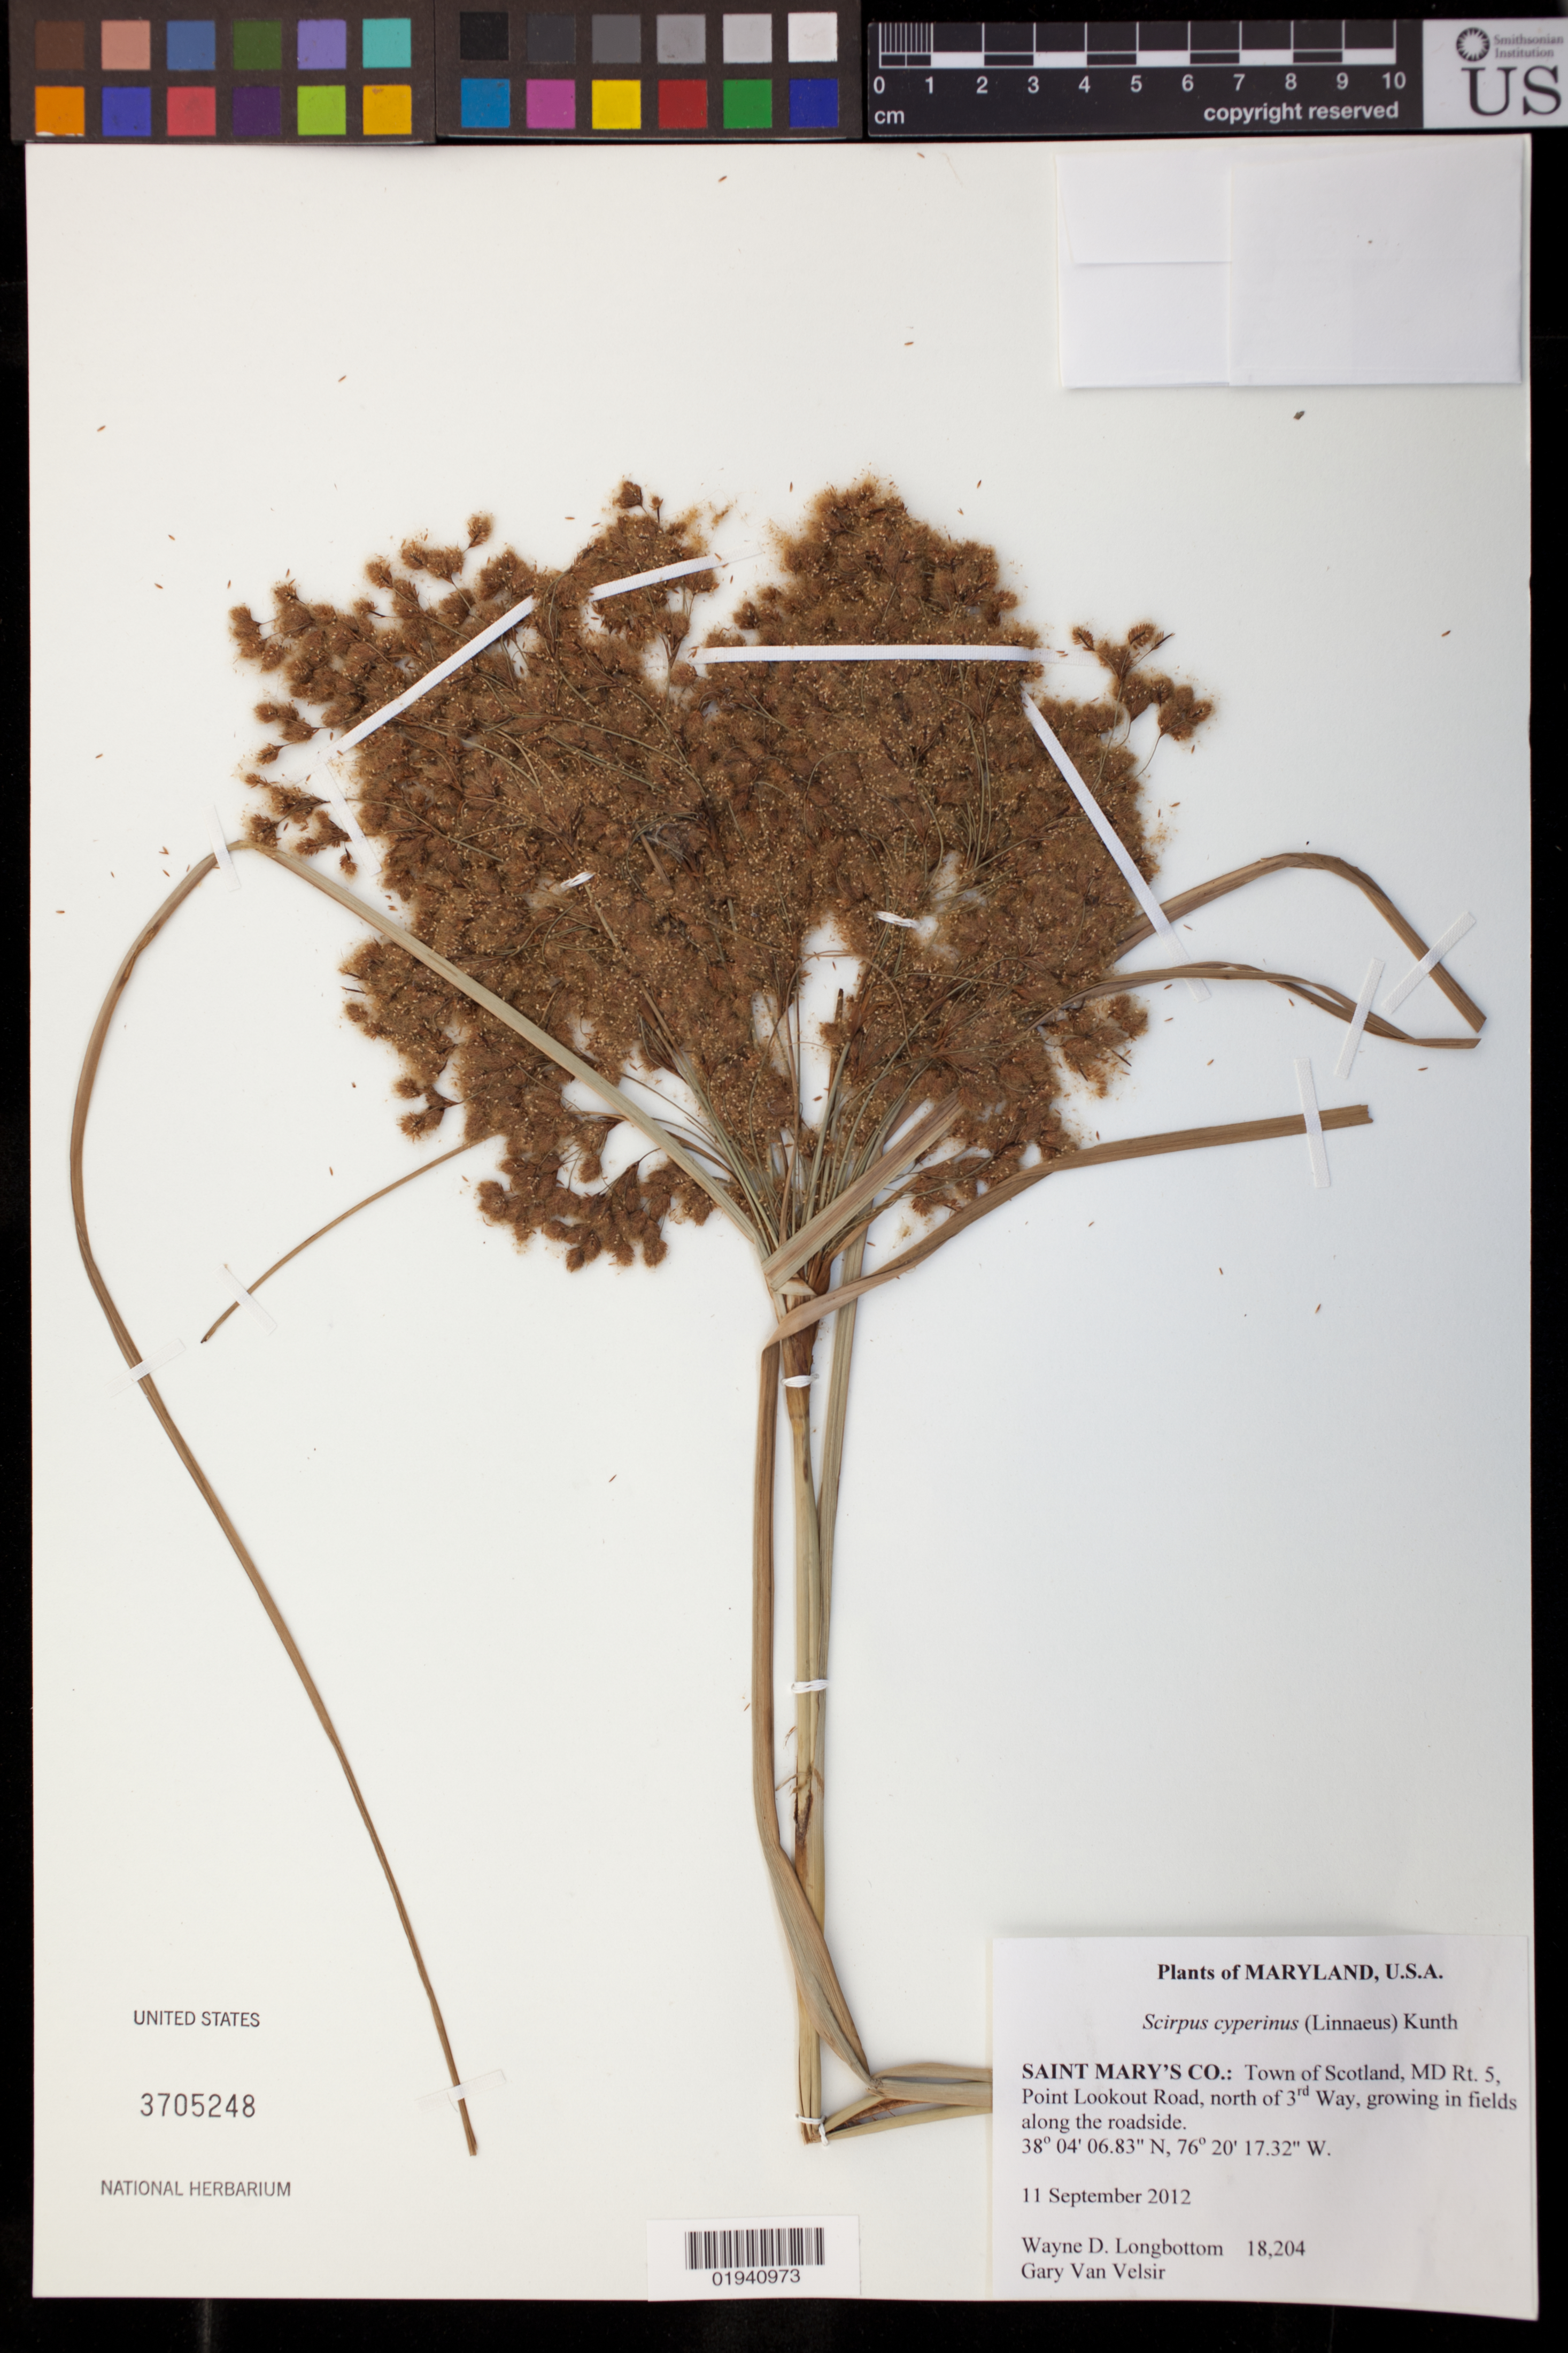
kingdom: Plantae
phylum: Tracheophyta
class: Liliopsida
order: Poales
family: Cyperaceae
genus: Scirpus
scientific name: Scirpus cyperinus (L.) Kunth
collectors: W. D. Longbottom & G. Van Velsir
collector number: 18204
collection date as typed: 11 September 2012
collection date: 2012-09-11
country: United States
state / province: Maryland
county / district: St. Mary's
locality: Town of Scotland, MD Rt. 5, Point Lookout Road, north of 3rd Way, growing in fields along the roadside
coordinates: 38 04 6.83 N, 76 20 17.32 W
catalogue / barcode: US 3705248